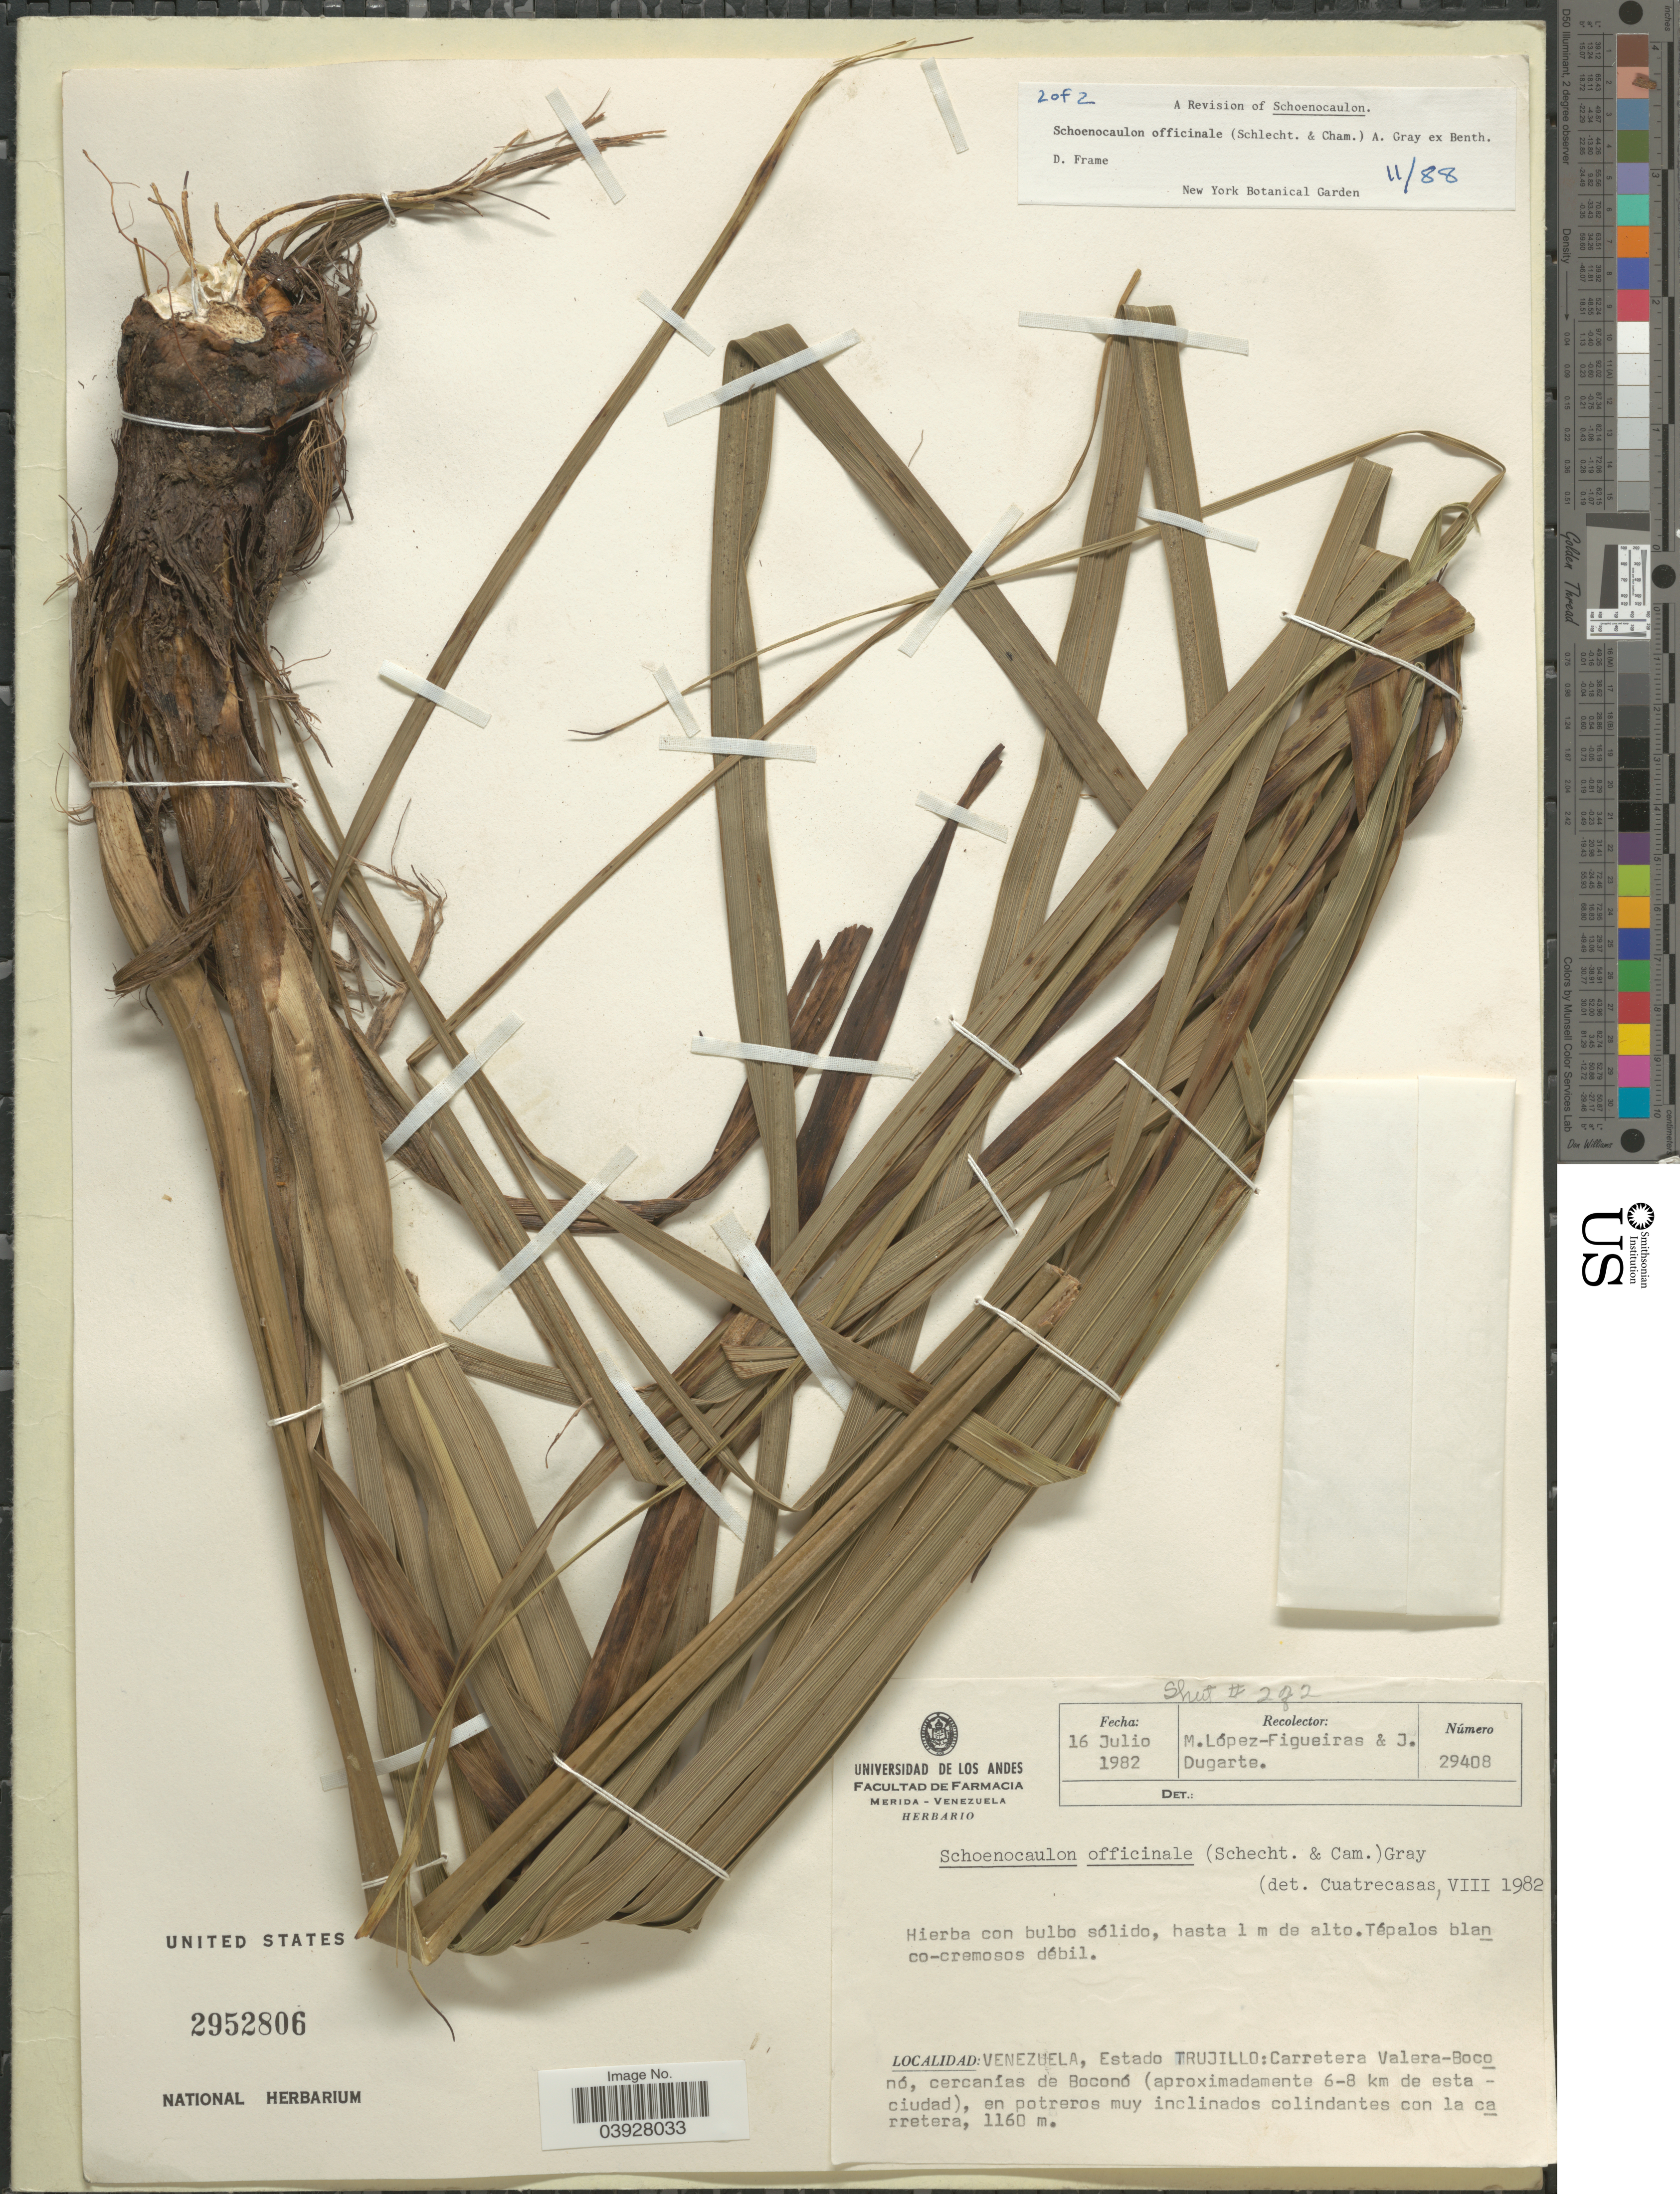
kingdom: Plantae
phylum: Tracheophyta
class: Liliopsida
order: Liliales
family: Melanthiaceae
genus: Schoenocaulon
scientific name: Schoenocaulon officinale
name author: (Schltdl.) A. Gray ex Benth.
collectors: M. López Figueiras & J. Dugarte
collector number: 29408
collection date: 1982-07-16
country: Venezuela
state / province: Trujillo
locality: Carretera Valera-Boconó, cercanías de Boconó (aproximadamente 6-8 km de esta - ciudad).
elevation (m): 1160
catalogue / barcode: US 2952806